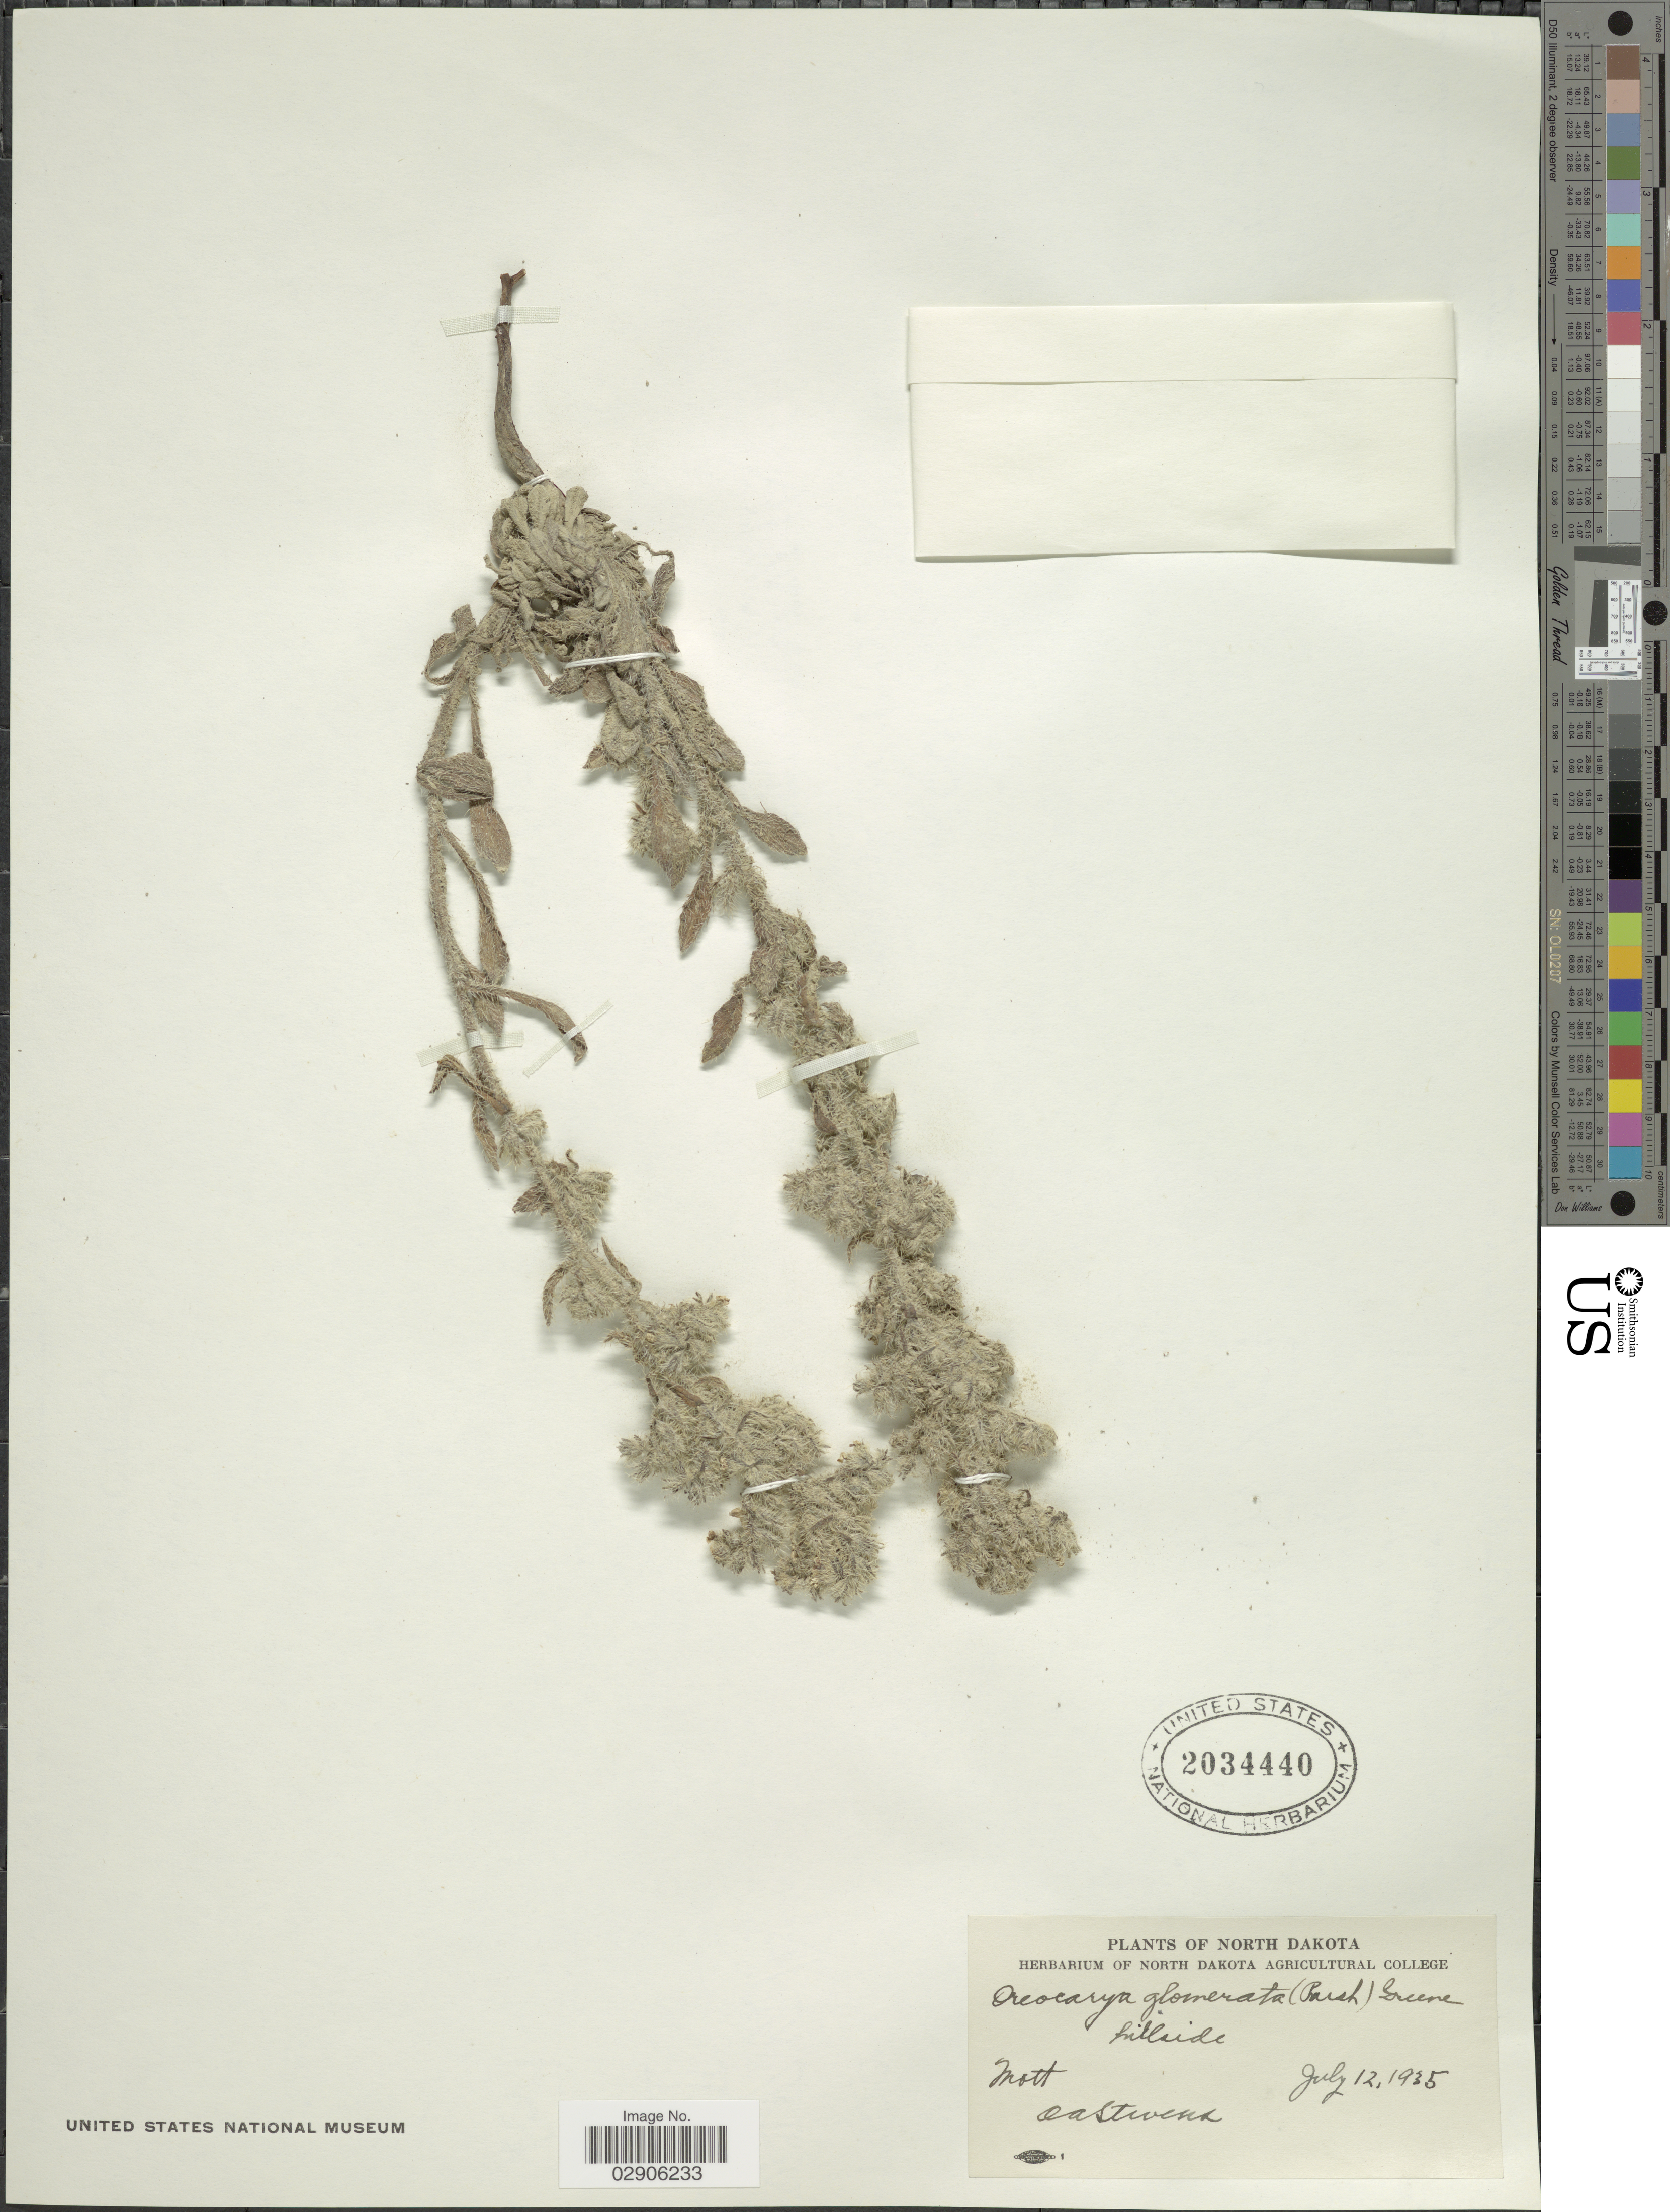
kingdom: Plantae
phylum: Tracheophyta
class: Magnoliopsida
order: Boraginales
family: Boraginaceae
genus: Cryptantha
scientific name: Cryptantha bradburiana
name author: Payson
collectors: O. A. Stevens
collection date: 1935-07-12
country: United States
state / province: North Dakota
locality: Hillside, Mott.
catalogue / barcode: US 2034440